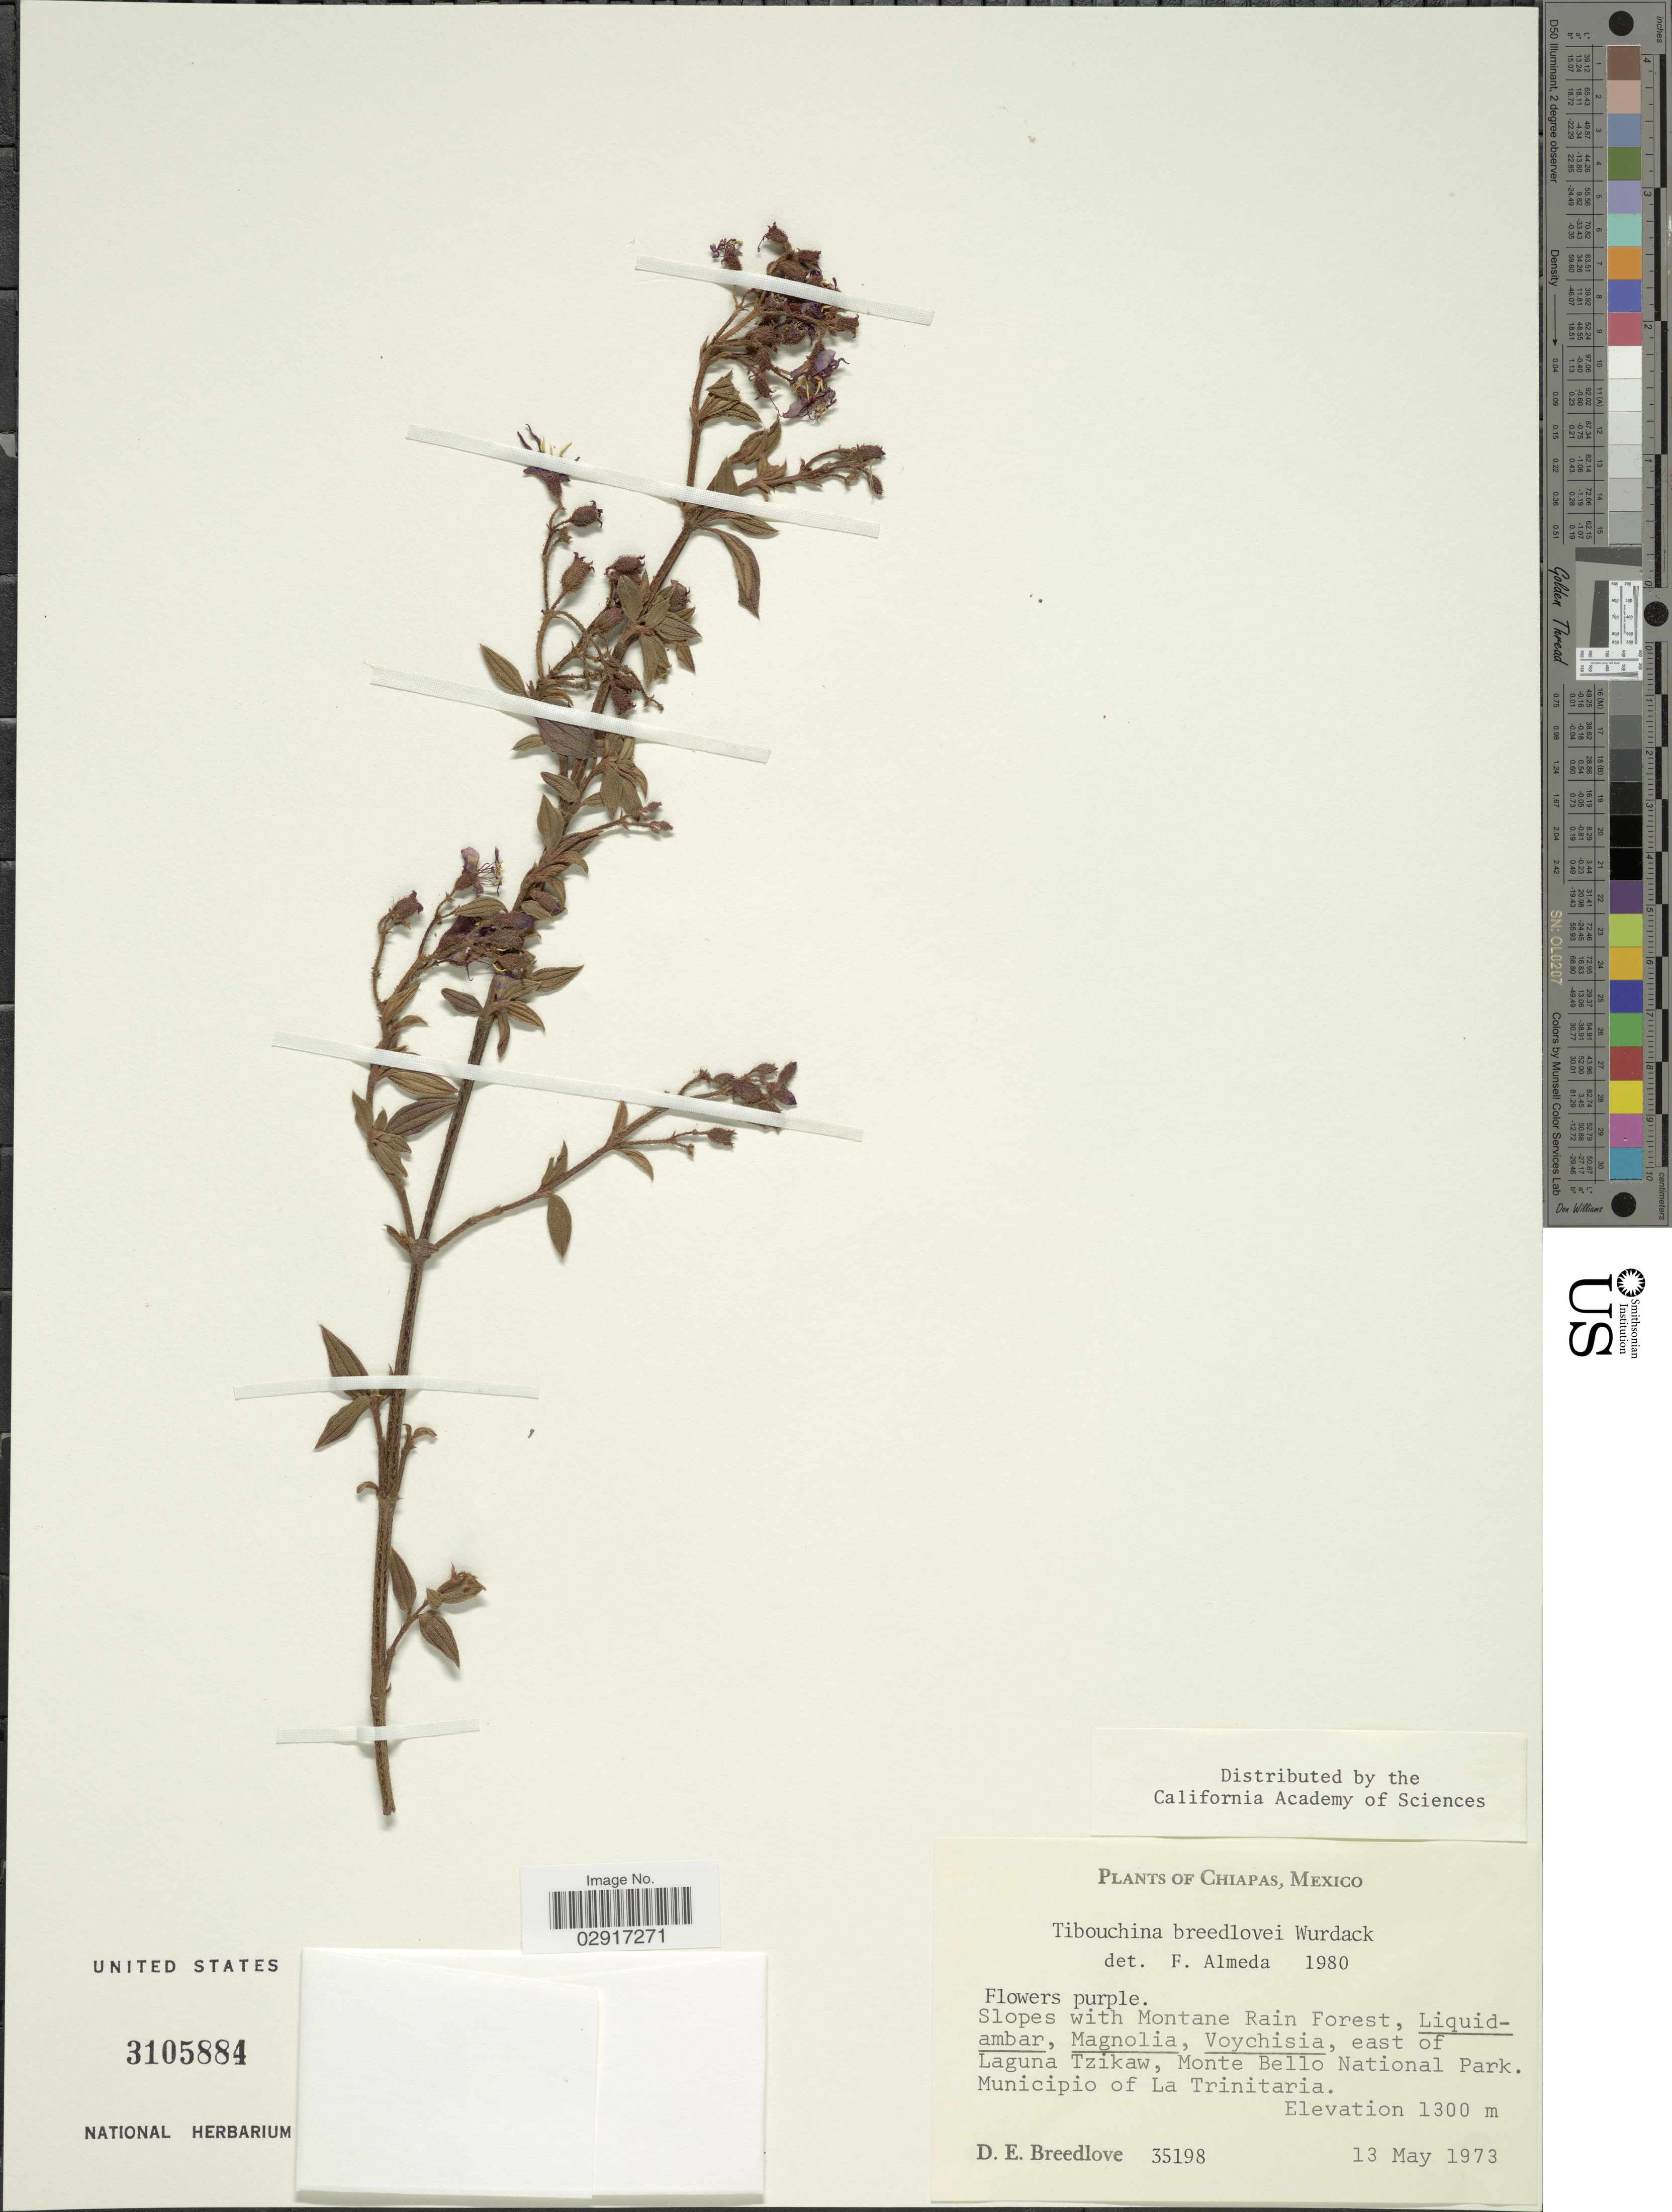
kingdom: Plantae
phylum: Tracheophyta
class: Magnoliopsida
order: Myrtales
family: Melastomataceae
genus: Heterocentron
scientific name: Heterocentron breedlovei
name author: (Wurdack) P.J.F. Guim. & Michelang.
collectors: D. E. Breedlove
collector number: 35198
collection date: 1973-05-13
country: Mexico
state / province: Chiapas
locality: Slopes with Montane Rain Forest, east of Laguna Tzikaw, Monte Bello National Park. Municipio of La Trinitaria.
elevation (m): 1300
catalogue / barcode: US 3105884